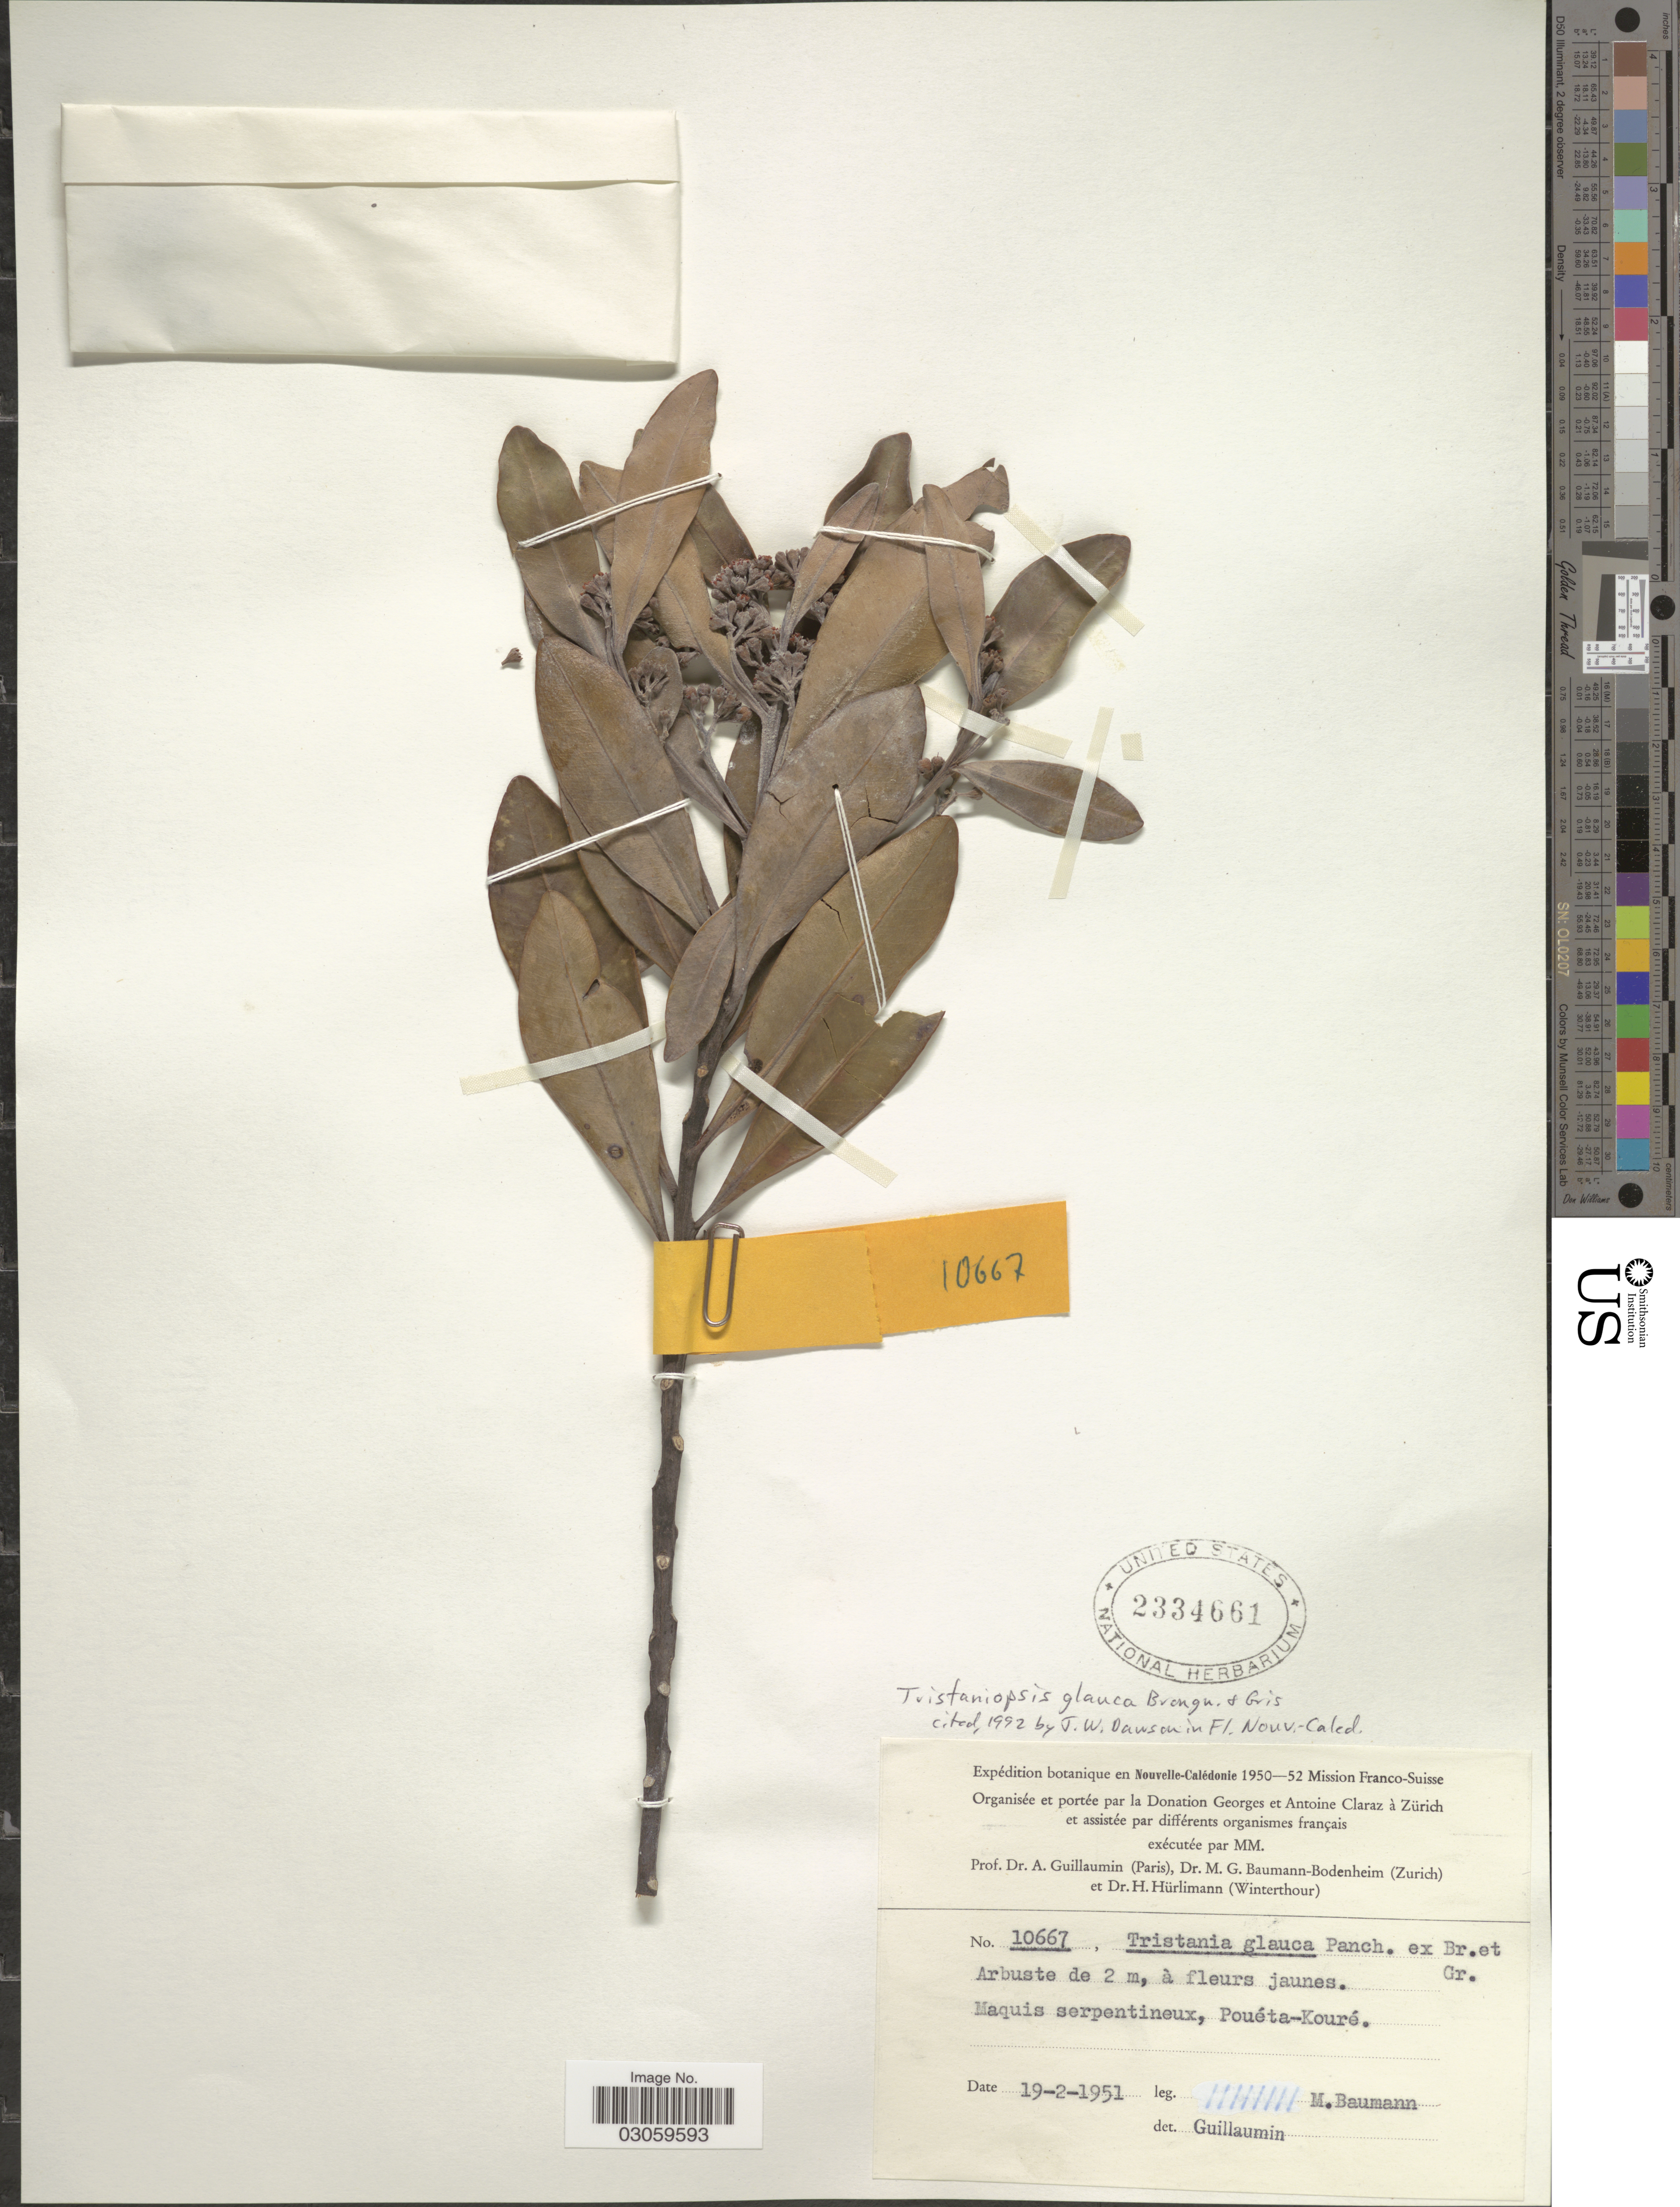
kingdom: Plantae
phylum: Tracheophyta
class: Magnoliopsida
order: Myrtales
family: Myrtaceae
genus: Tristaniopsis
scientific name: Tristaniopsis glauca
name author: Brongn. & Gris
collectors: M. G. Baumann-Bodenheim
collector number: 10667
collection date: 1951-02-19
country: New Caledonia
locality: Nouvelle-Calédonie. Maquis serpentineux, Pouéta-Kouré.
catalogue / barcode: US 2334661